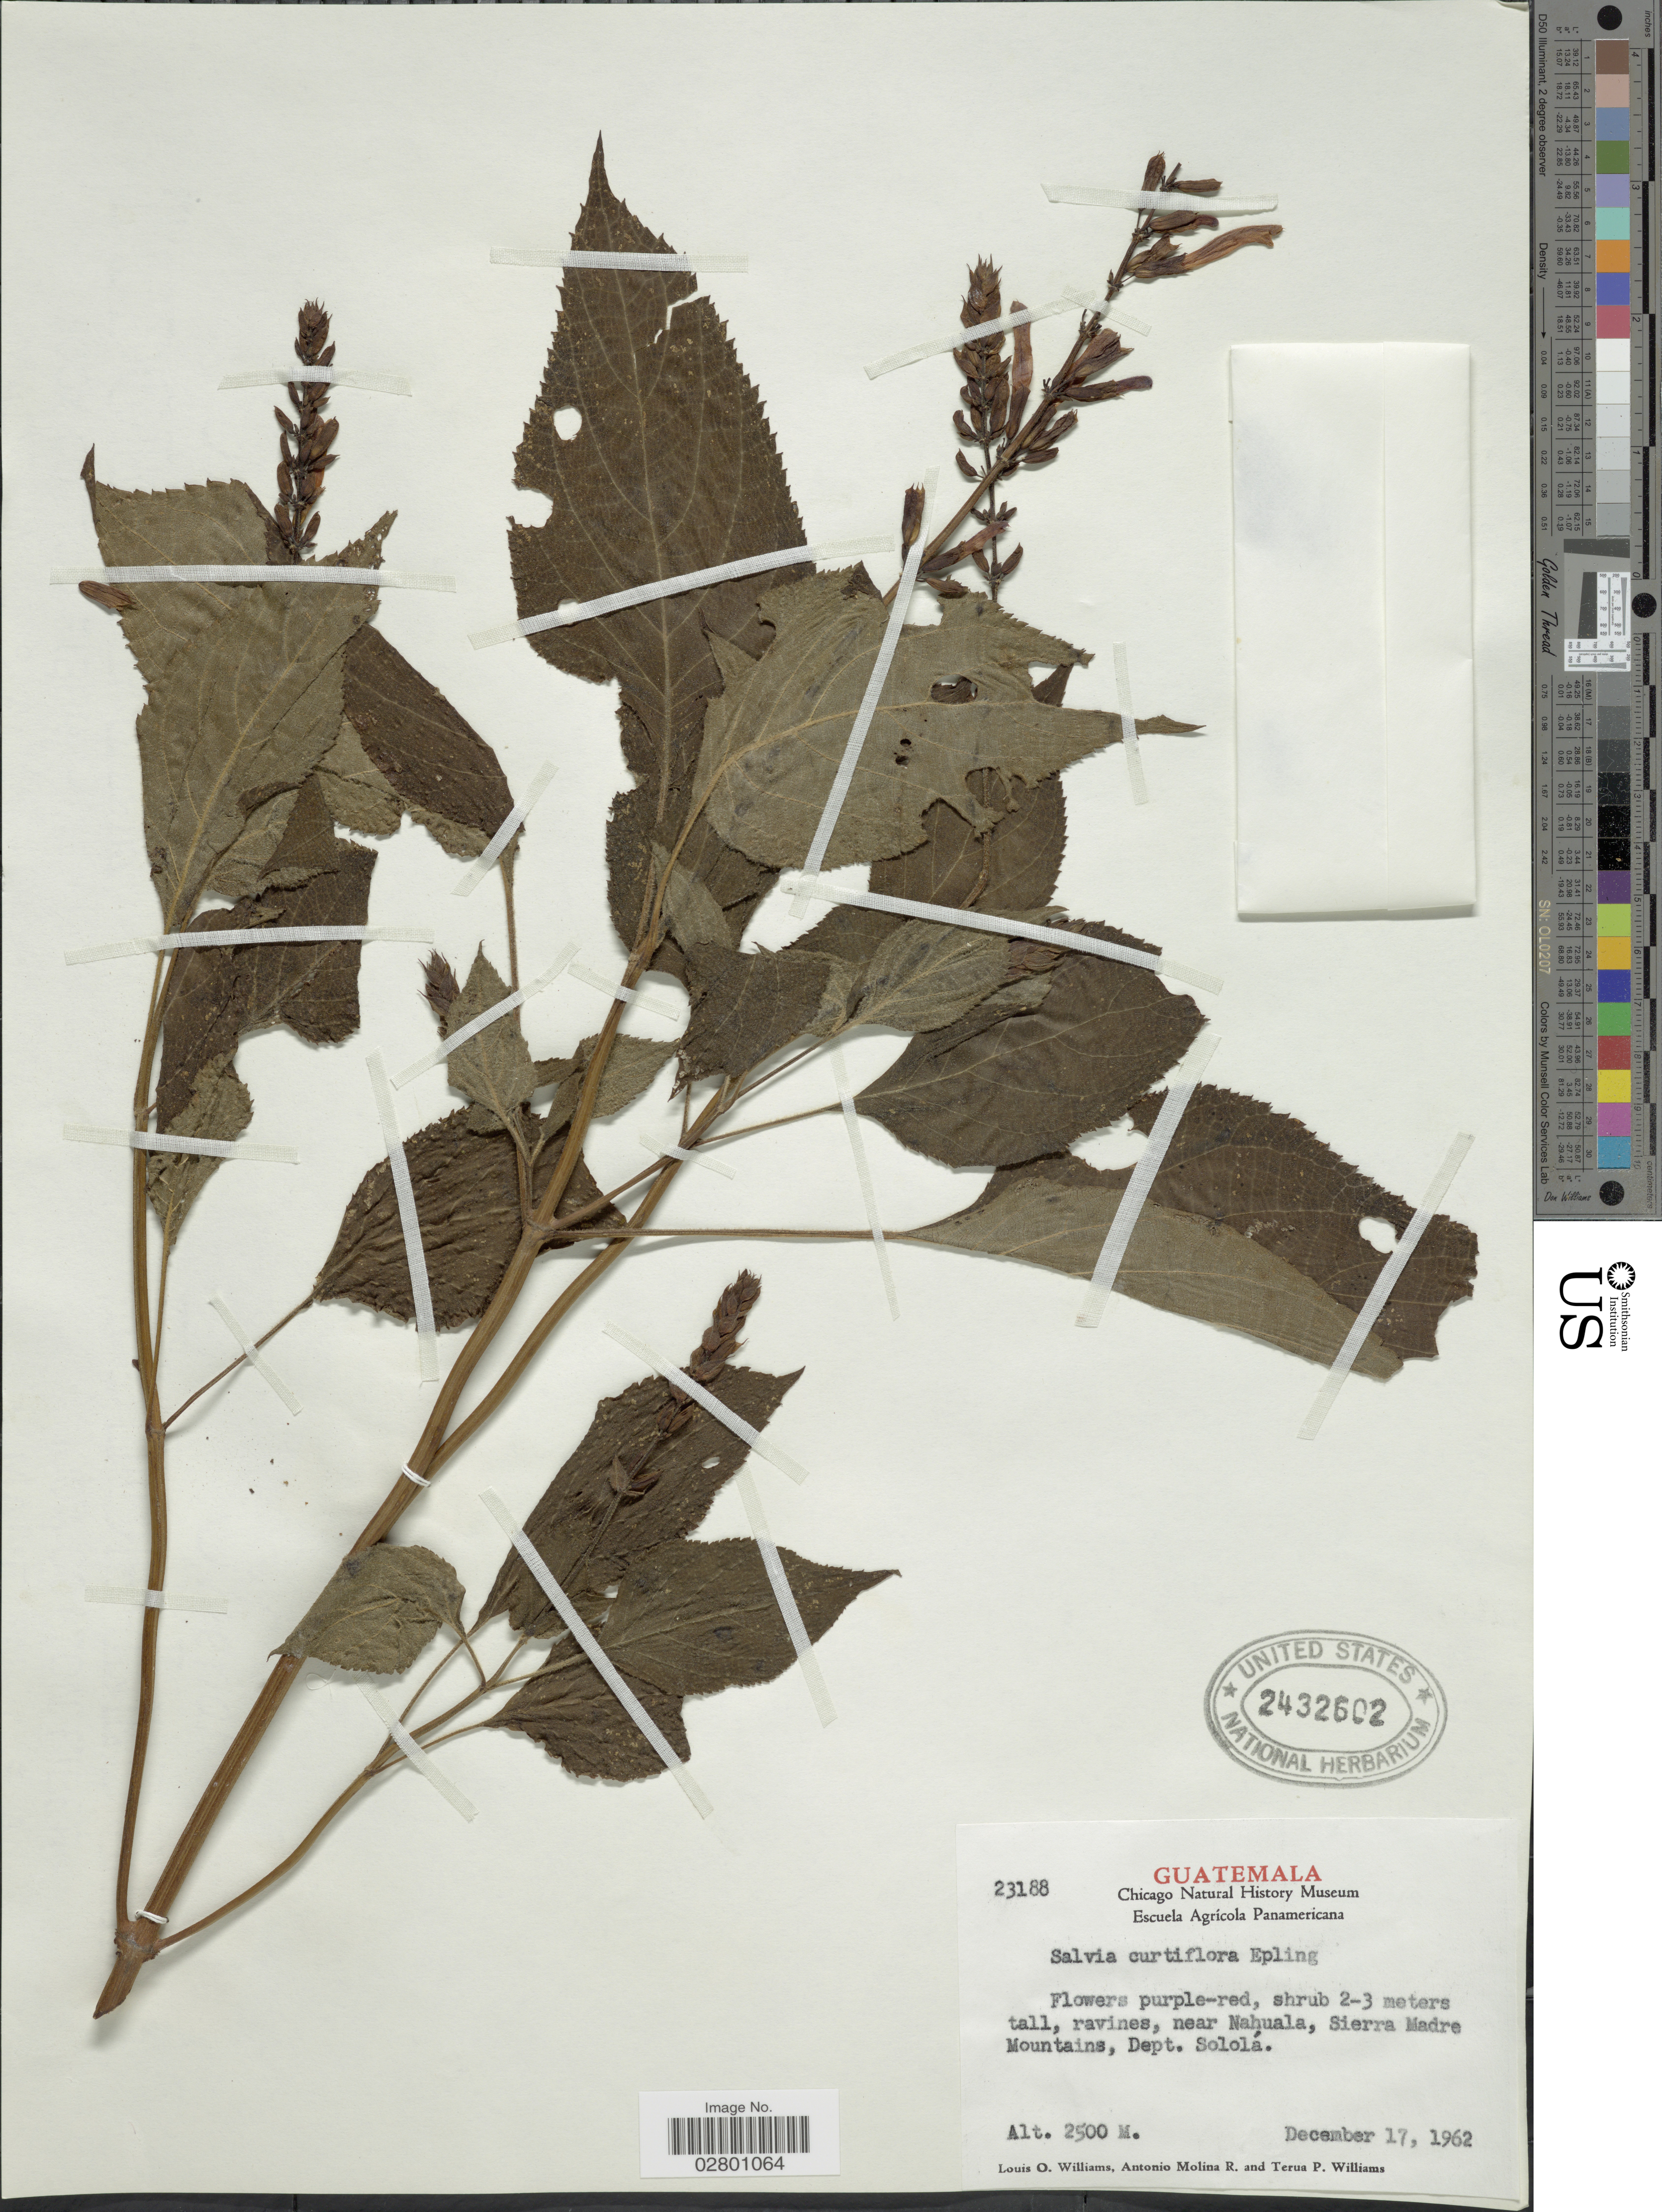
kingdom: Plantae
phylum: Tracheophyta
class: Magnoliopsida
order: Lamiales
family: Lamiaceae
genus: Salvia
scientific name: Salvia curtiflora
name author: Epling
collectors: L. O. Williams, A. Molina R. & T. P. Williams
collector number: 23188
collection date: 1962-12-17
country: Guatemala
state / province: Sololá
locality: Ravines, near Nahuala, Sierra Madre Mountains, Dept. Sololá.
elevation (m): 2500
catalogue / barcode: US 2432602